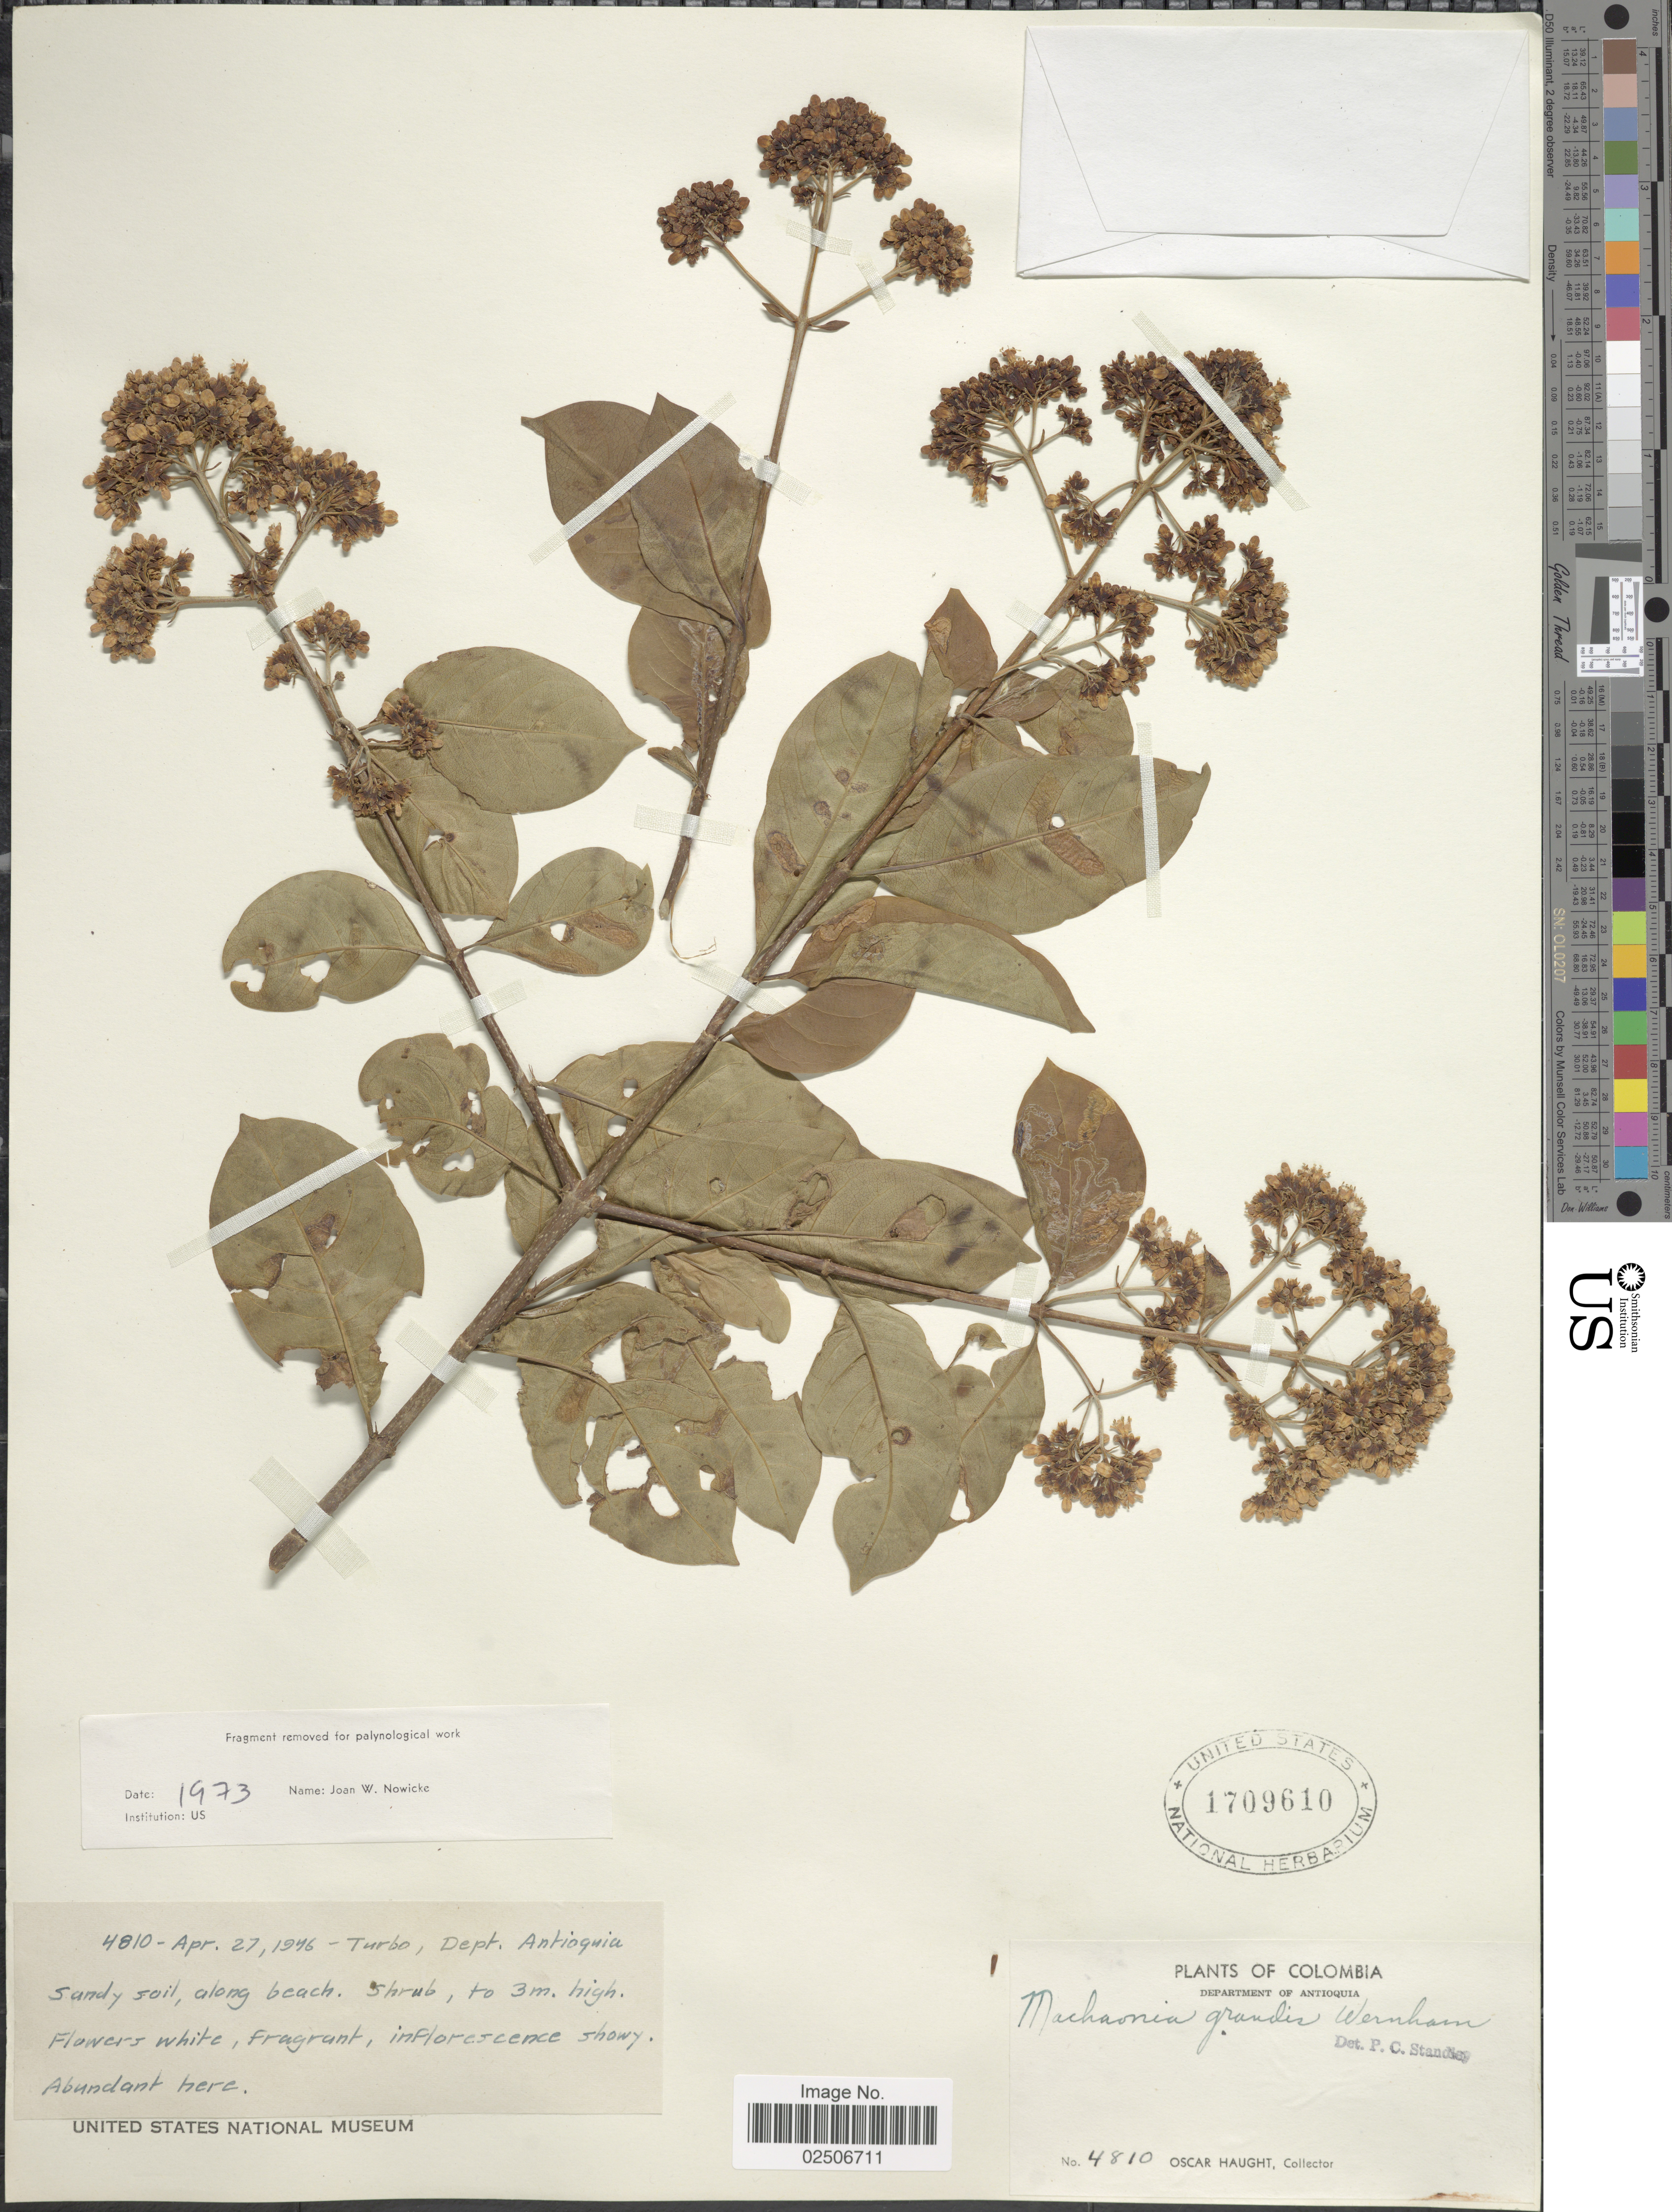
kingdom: Plantae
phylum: Tracheophyta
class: Magnoliopsida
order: Gentianales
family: Rubiaceae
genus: Machaonia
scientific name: Machaonia grandis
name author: Wernham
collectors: O. Haught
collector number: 4810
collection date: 1946-04-27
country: Colombia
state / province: Antioquia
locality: Along beach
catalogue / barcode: US 1709610